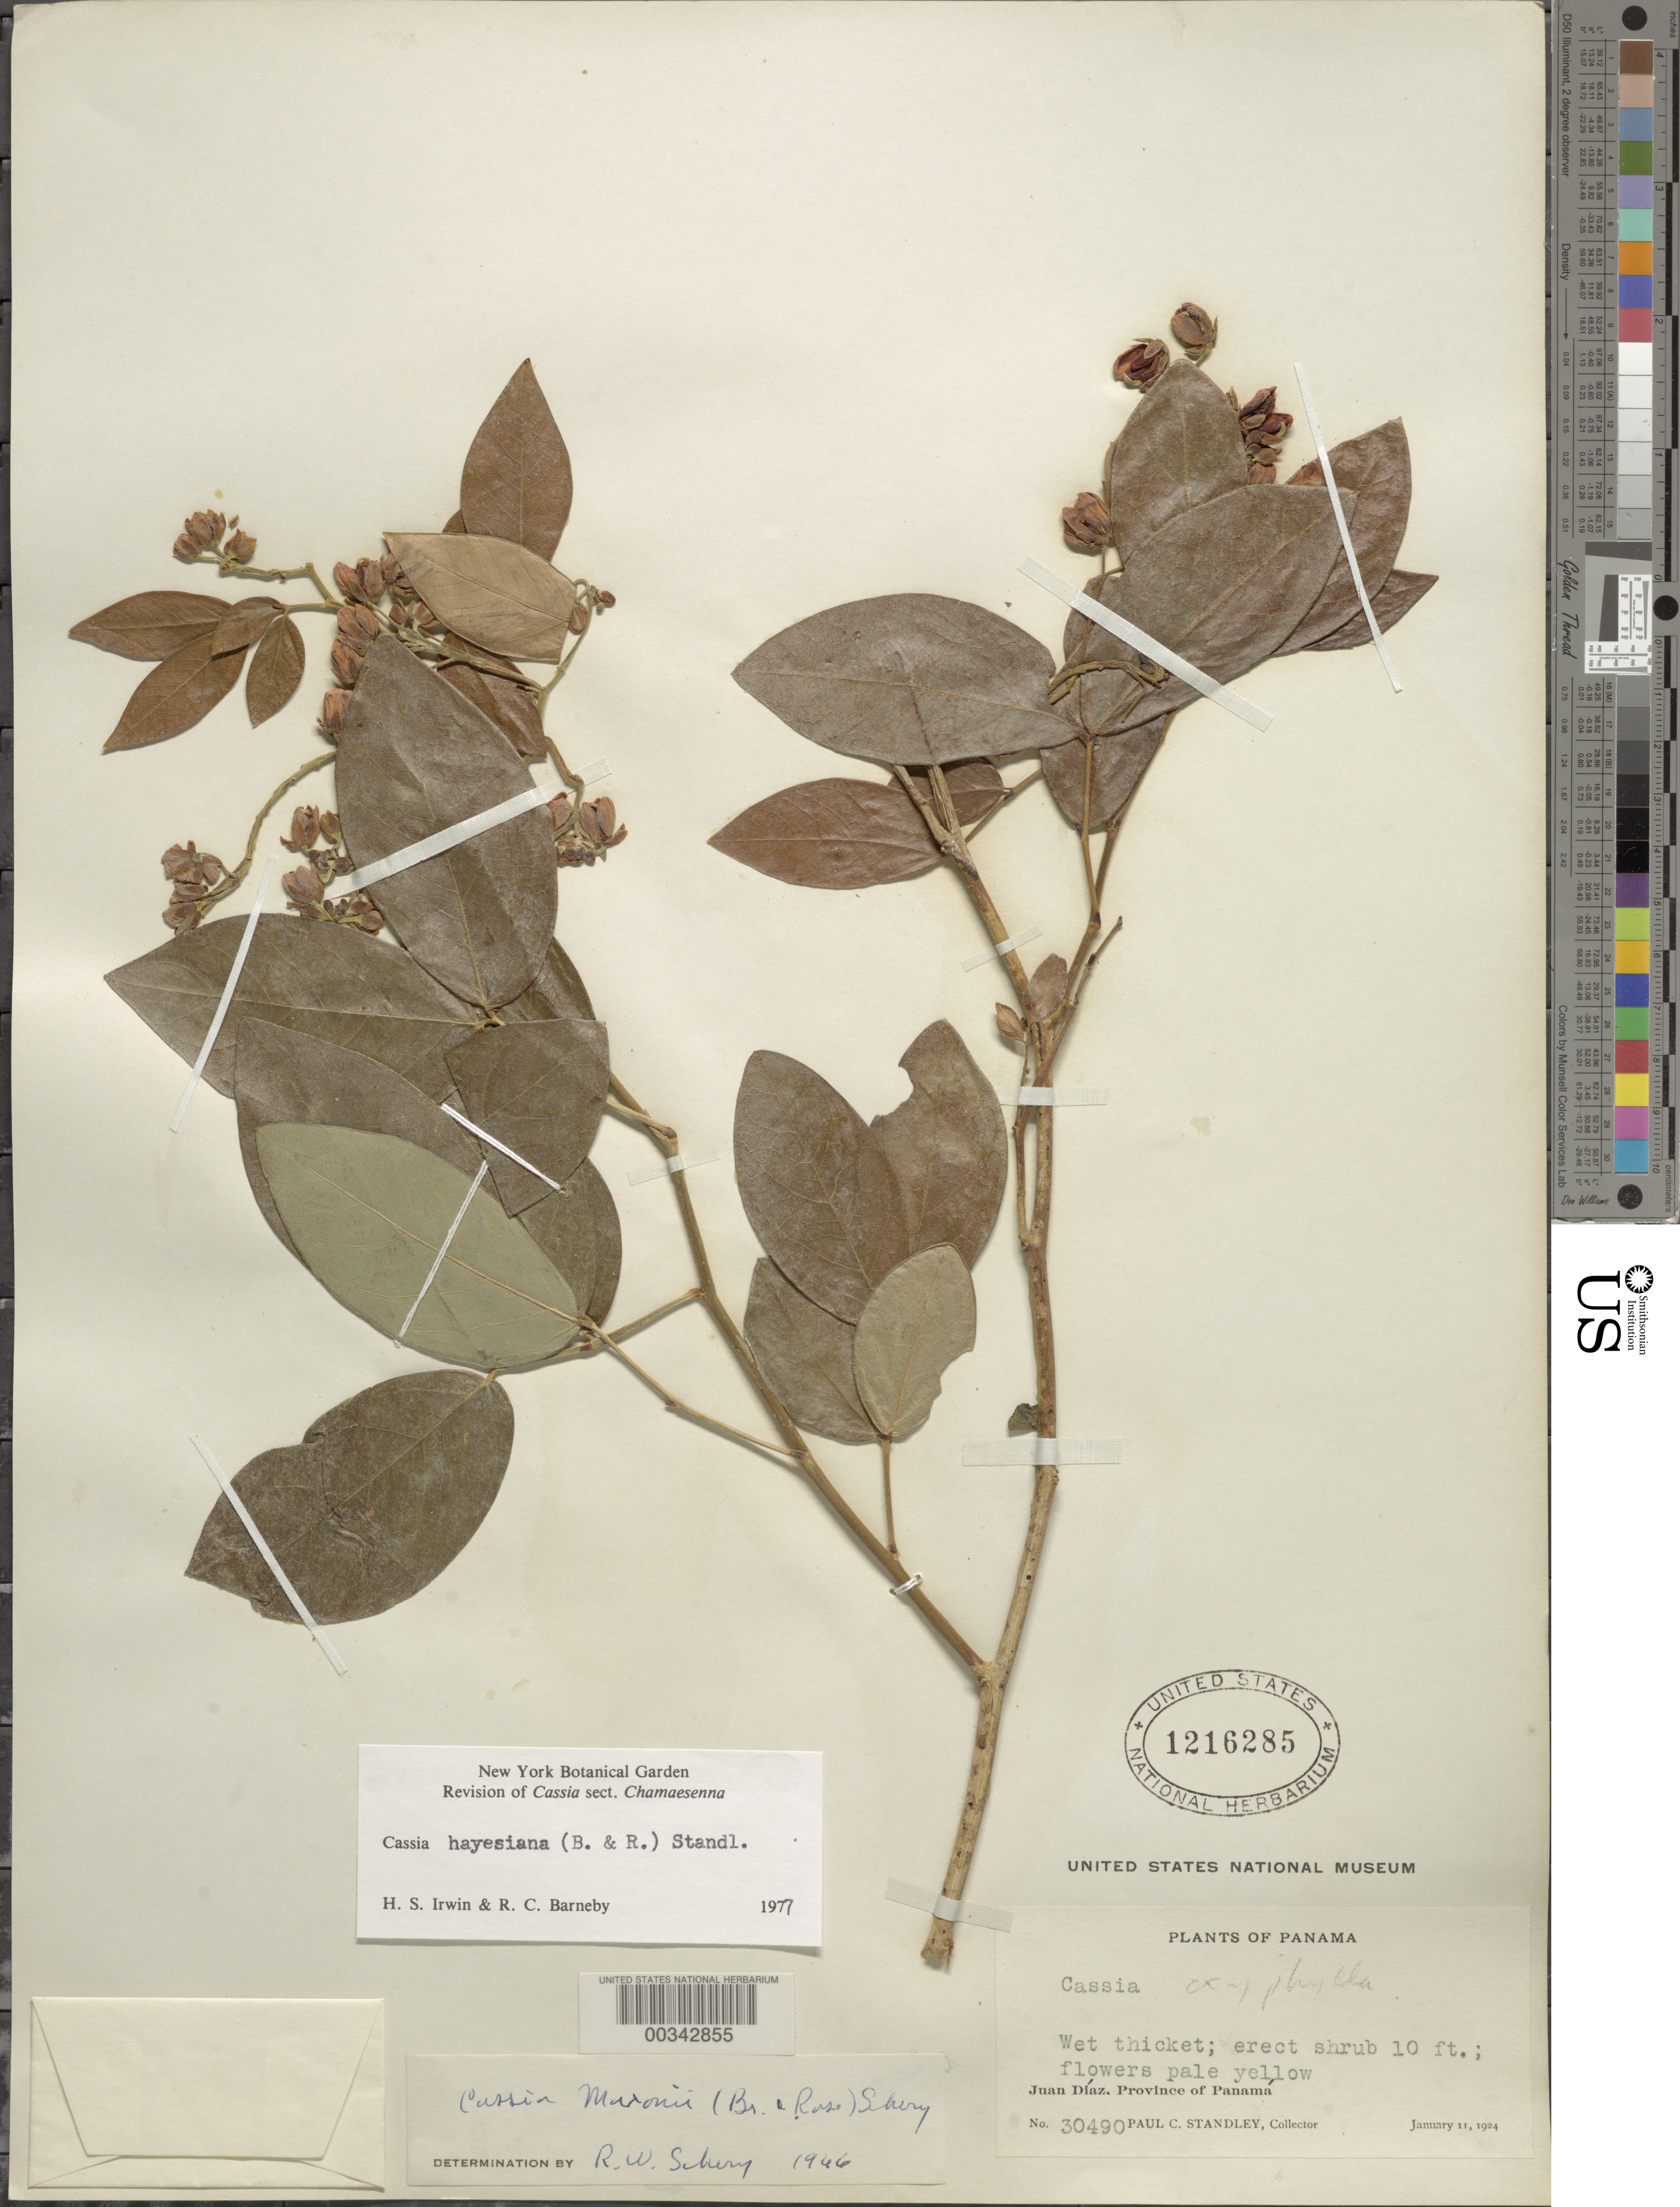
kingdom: Plantae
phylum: Tracheophyta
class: Magnoliopsida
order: Fabales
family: Fabaceae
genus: Senna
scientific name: Senna hayesiana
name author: (Britton & Rose) H.S. Irwin & Barneby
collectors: P. C. Standley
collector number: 30490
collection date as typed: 11 Jan 1924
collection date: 1924-01-11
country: Panama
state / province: Panamá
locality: Juan Diaz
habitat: Wet thicket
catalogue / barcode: US 1216285